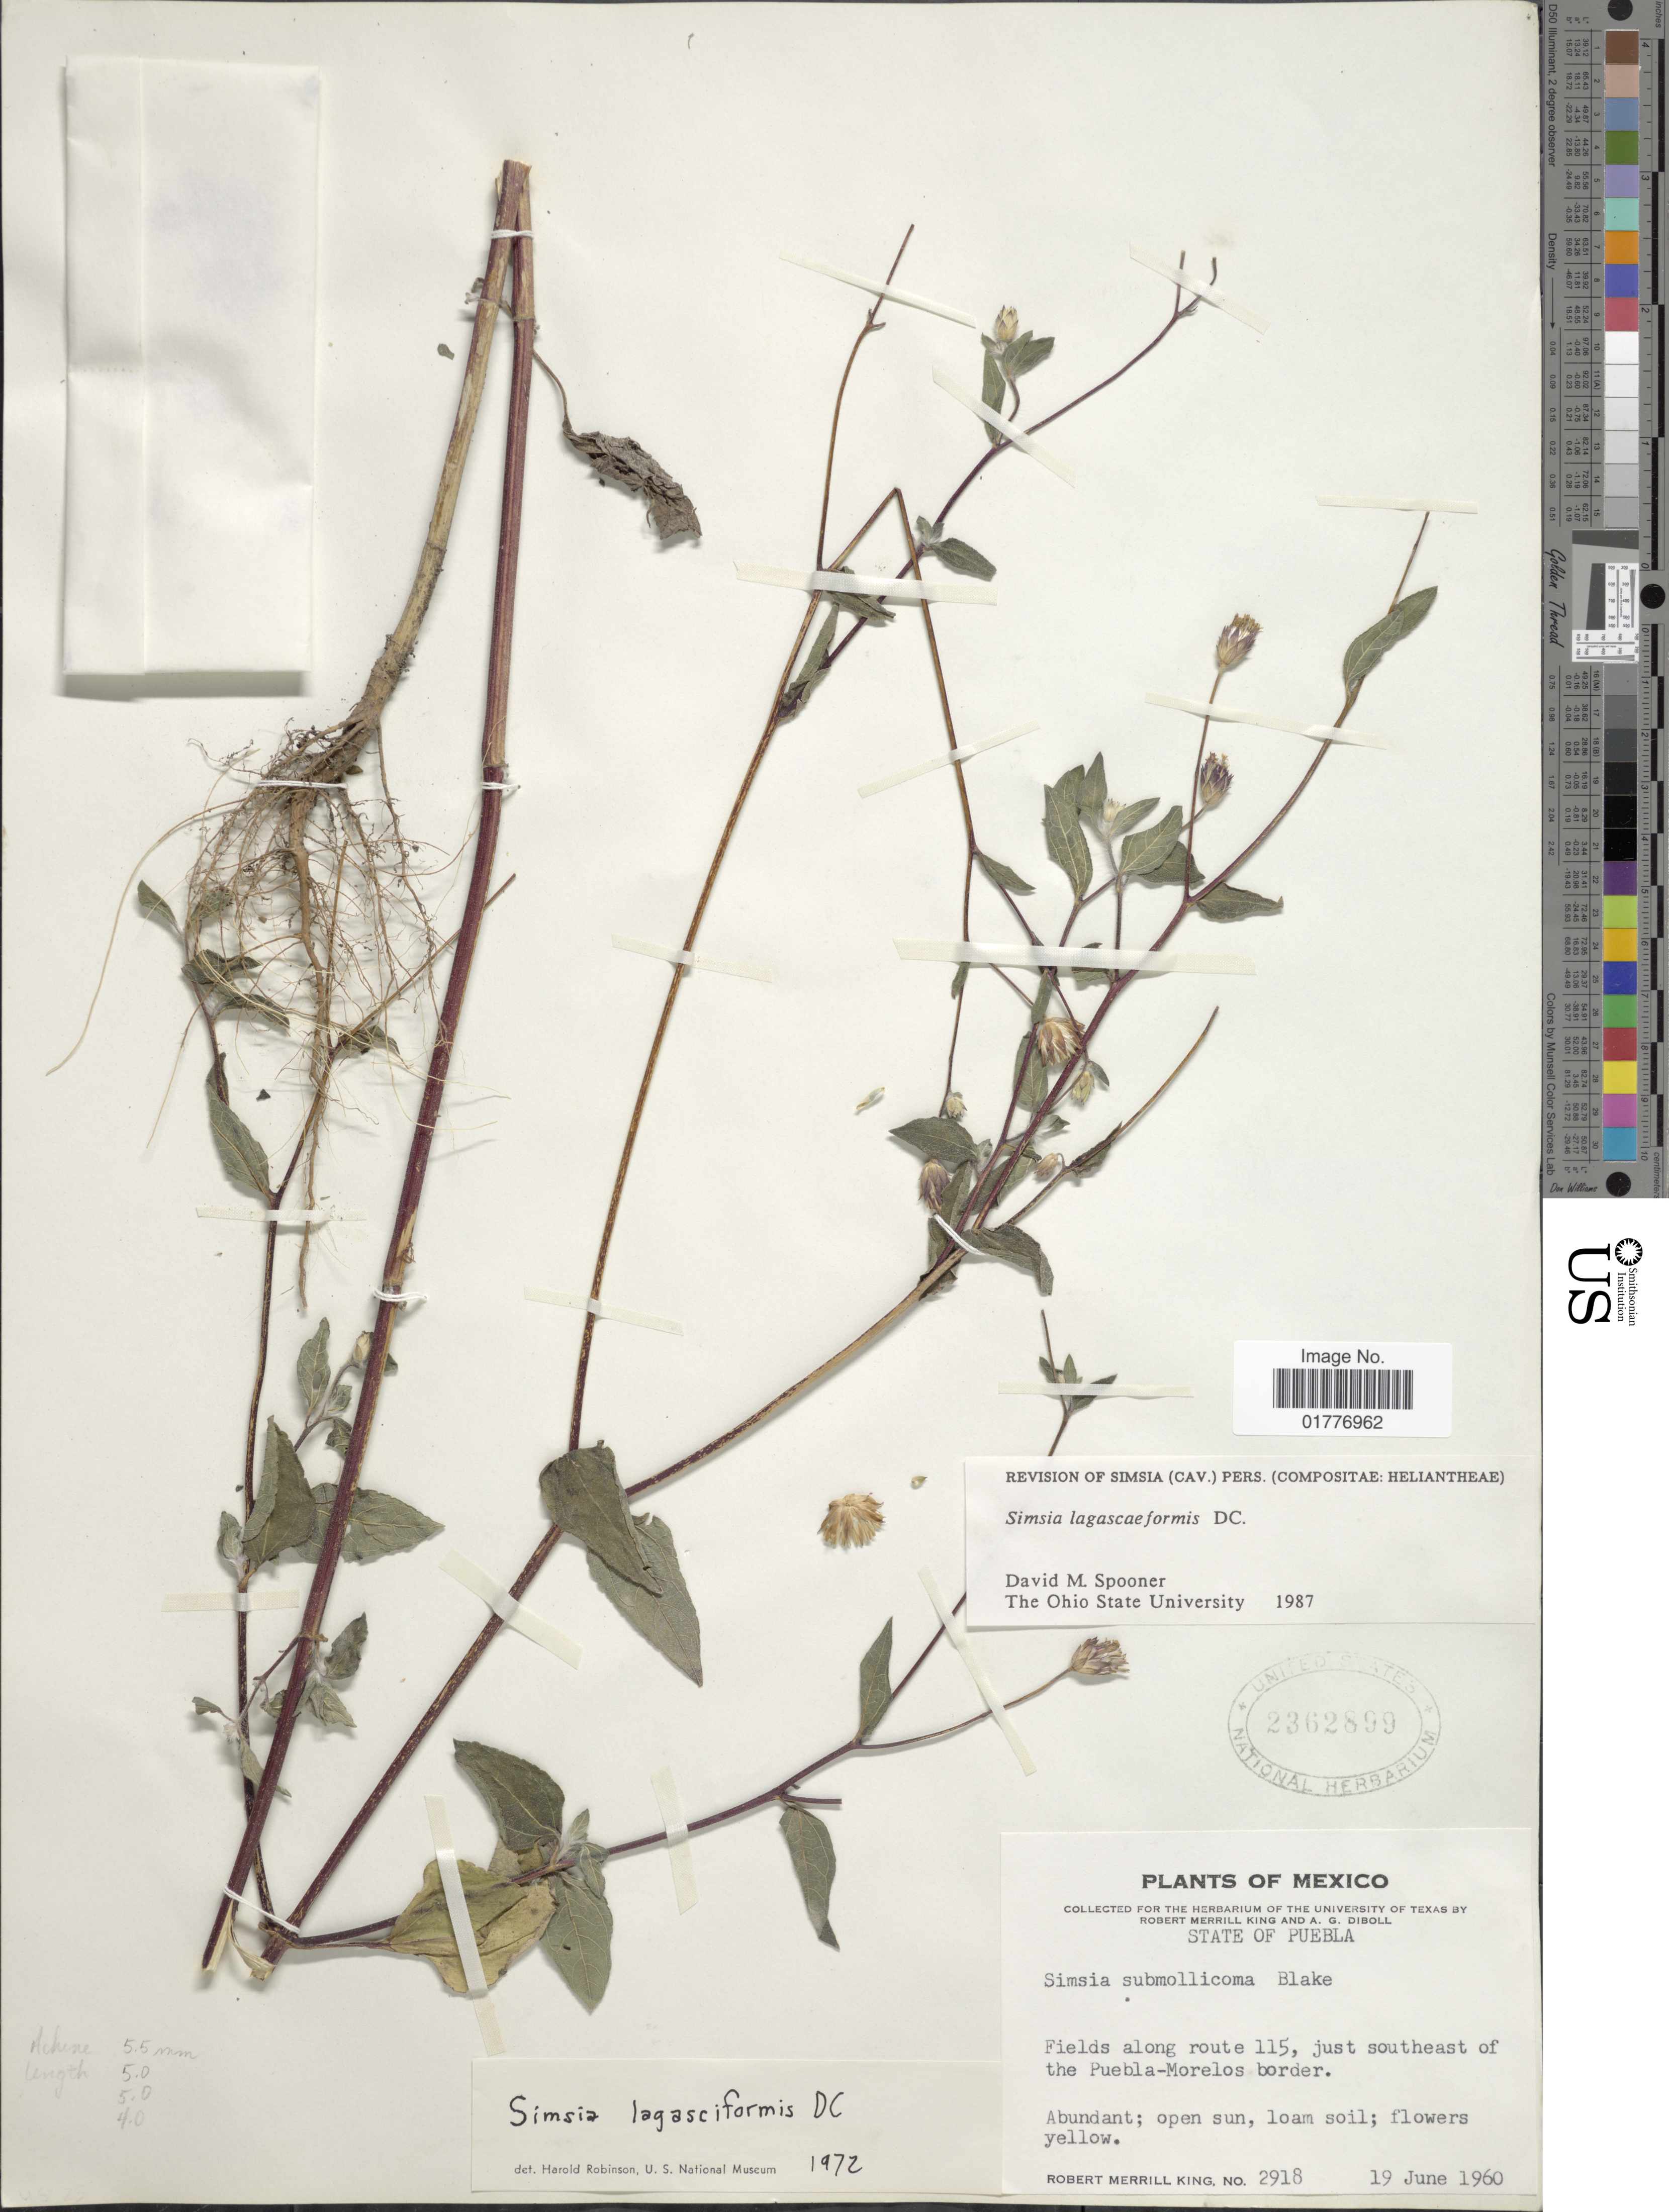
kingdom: Plantae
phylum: Tracheophyta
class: Magnoliopsida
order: Asterales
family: Asteraceae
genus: Simsia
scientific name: Simsia lagasceiformis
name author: DC.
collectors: R. M. King & A. Diboll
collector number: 2918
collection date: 1960-06-19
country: Mexico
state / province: Puebla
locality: Fields along route 115, just southeast of the Puebla-Morelos border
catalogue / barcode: US 2362899